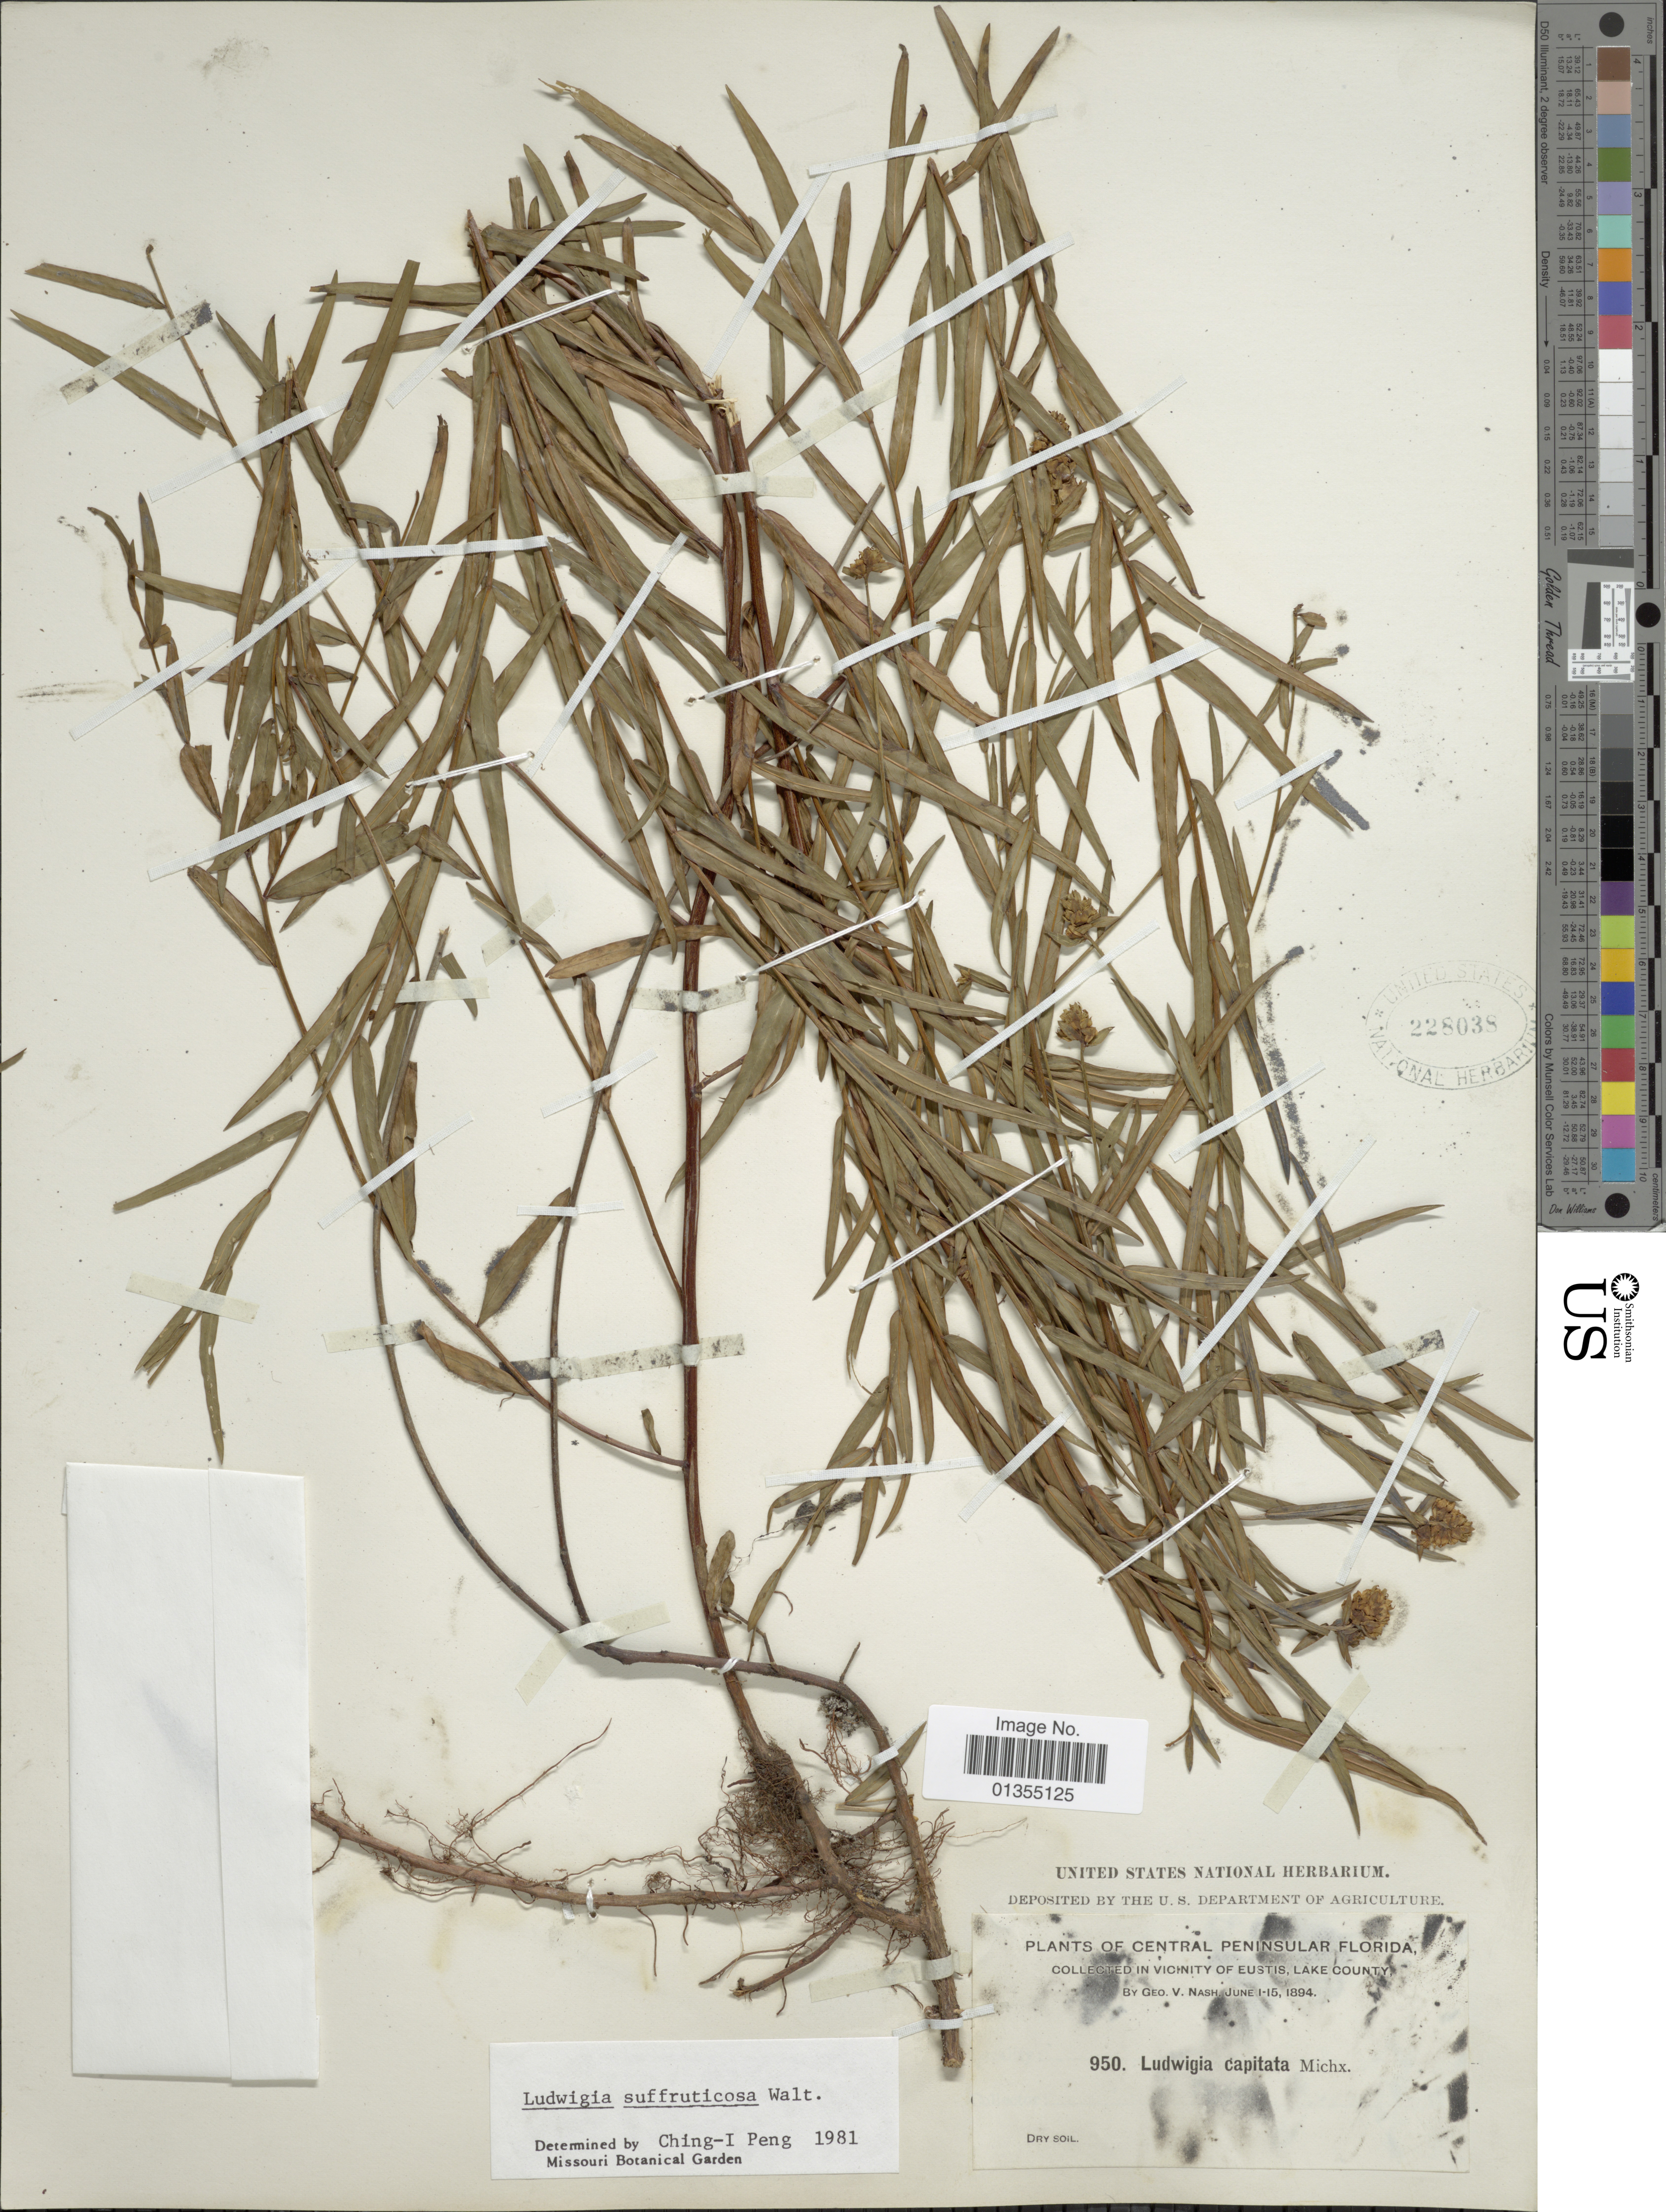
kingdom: Plantae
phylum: Tracheophyta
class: Magnoliopsida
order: Myrtales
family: Onagraceae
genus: Ludwigia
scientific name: Ludwigia suffruticosa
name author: Walter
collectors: G. V. Nash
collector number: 950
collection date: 1894-06-01/1894-06-15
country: United States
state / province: Florida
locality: Central Peninsular Florida, vicinity of Eustis, Lake County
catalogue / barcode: US 228038